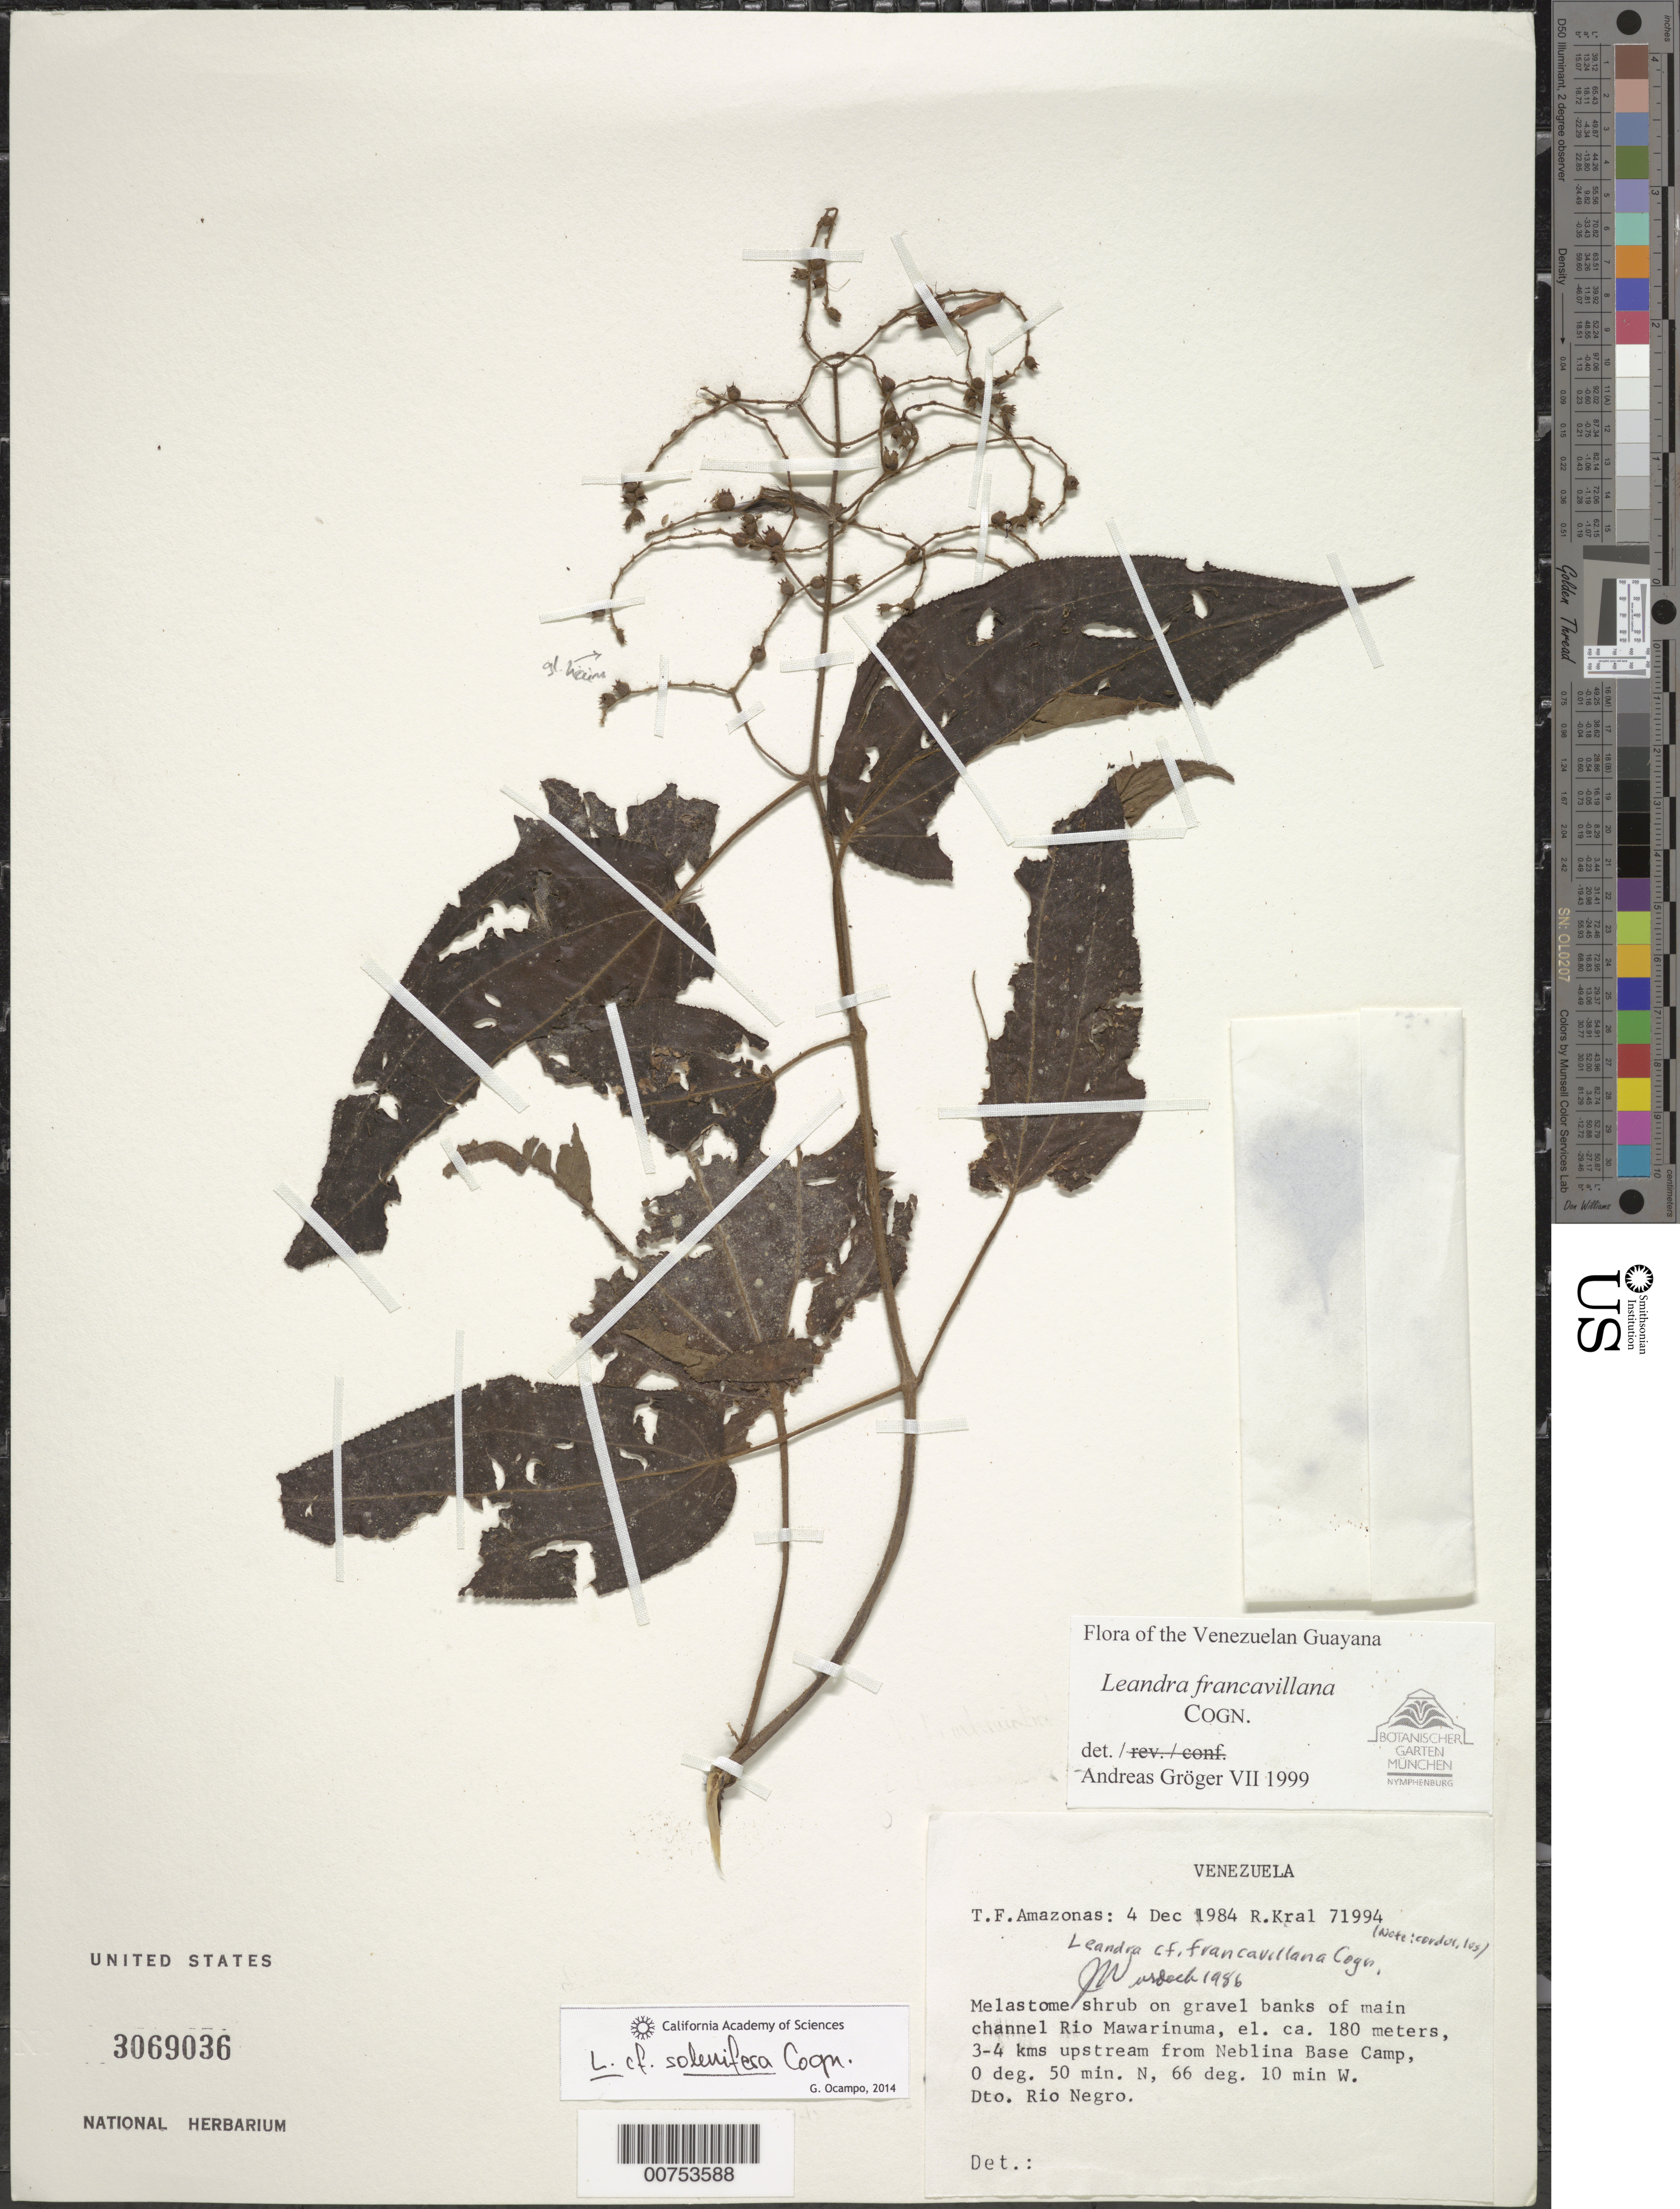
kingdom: Plantae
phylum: Tracheophyta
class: Magnoliopsida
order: Myrtales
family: Melastomataceae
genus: Leandra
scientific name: Leandra francavillana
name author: Cogn.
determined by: Gröger, A.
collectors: R. Kral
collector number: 71994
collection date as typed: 4-Dec-84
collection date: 1984-12-04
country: Venezuela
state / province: Amazonas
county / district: Río Negro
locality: Río Mawarinuma, banks, 3-4 km up from Neblina Base Camp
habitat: Gravel banks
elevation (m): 180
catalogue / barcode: US 3069036